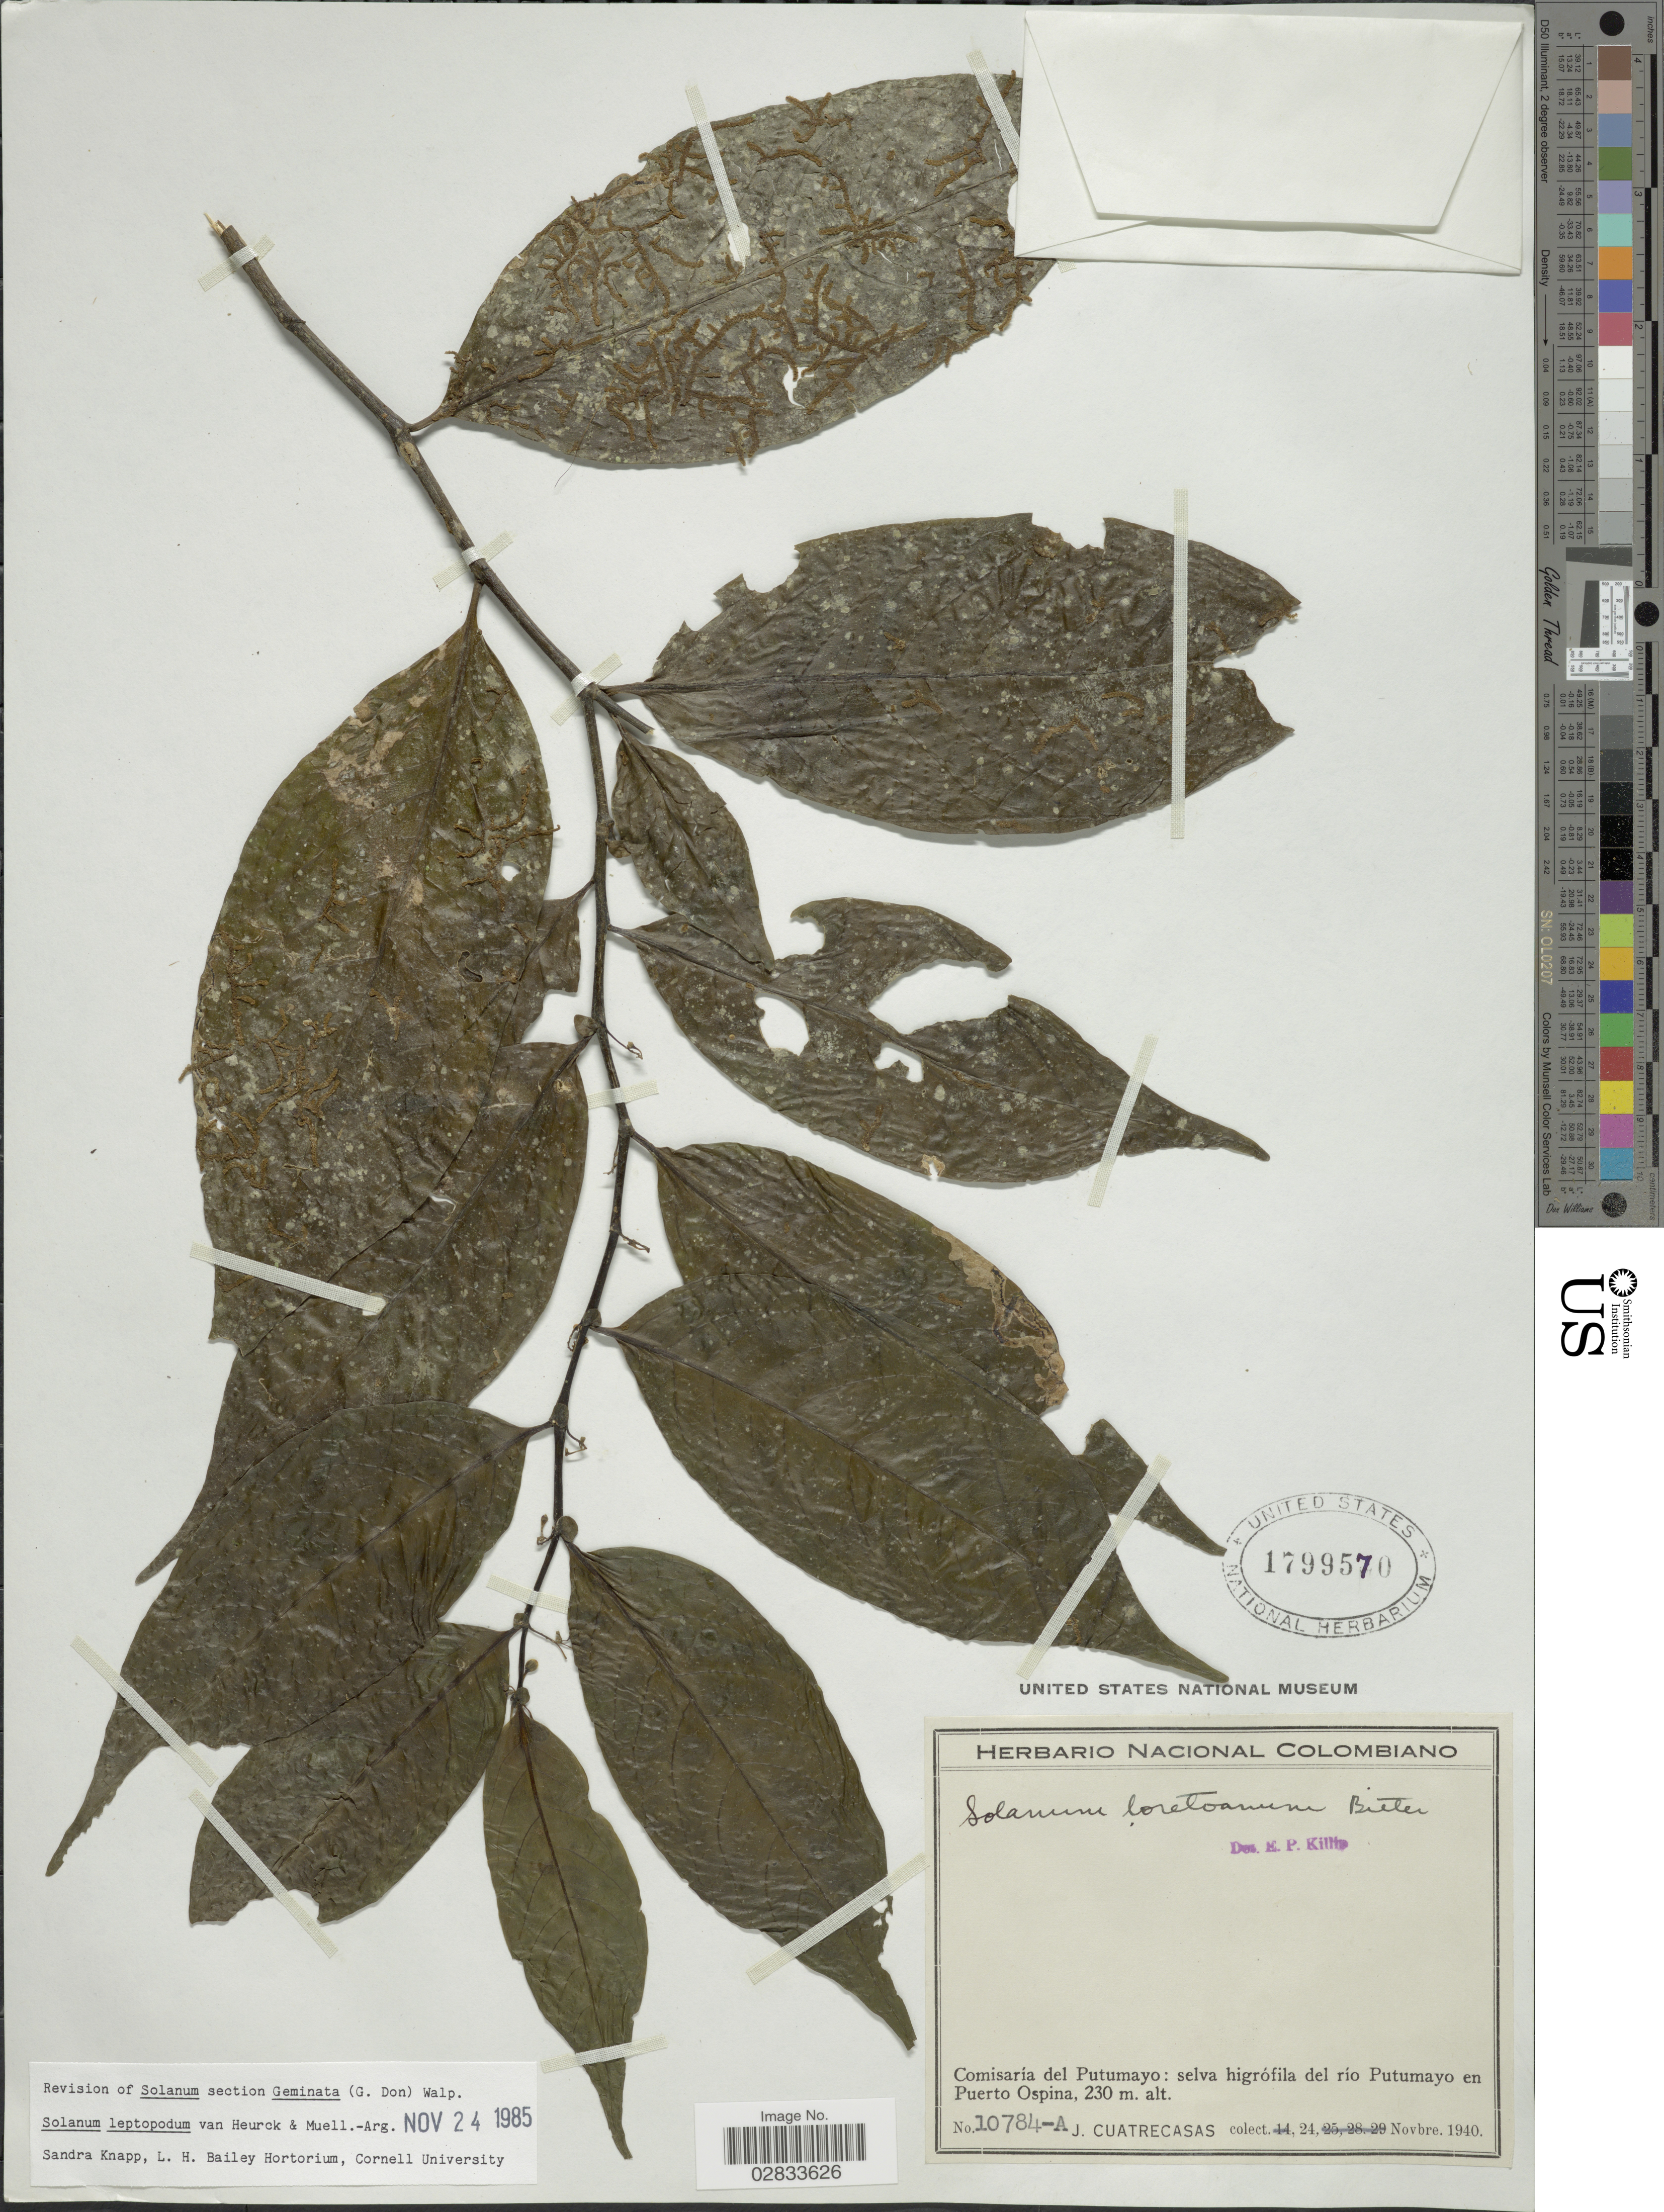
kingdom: Plantae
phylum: Tracheophyta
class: Magnoliopsida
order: Solanales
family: Solanaceae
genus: Solanum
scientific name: Solanum leptopodum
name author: Van Heurck & Müll. Arg.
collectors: J. Cuatrecasas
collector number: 10784-A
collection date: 1940-11-24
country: Colombia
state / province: Putumayo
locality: Comisaría del Putumayo: selva higrófila del río Putumayo en Puerto Ospina.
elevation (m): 230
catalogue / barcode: US 1799570